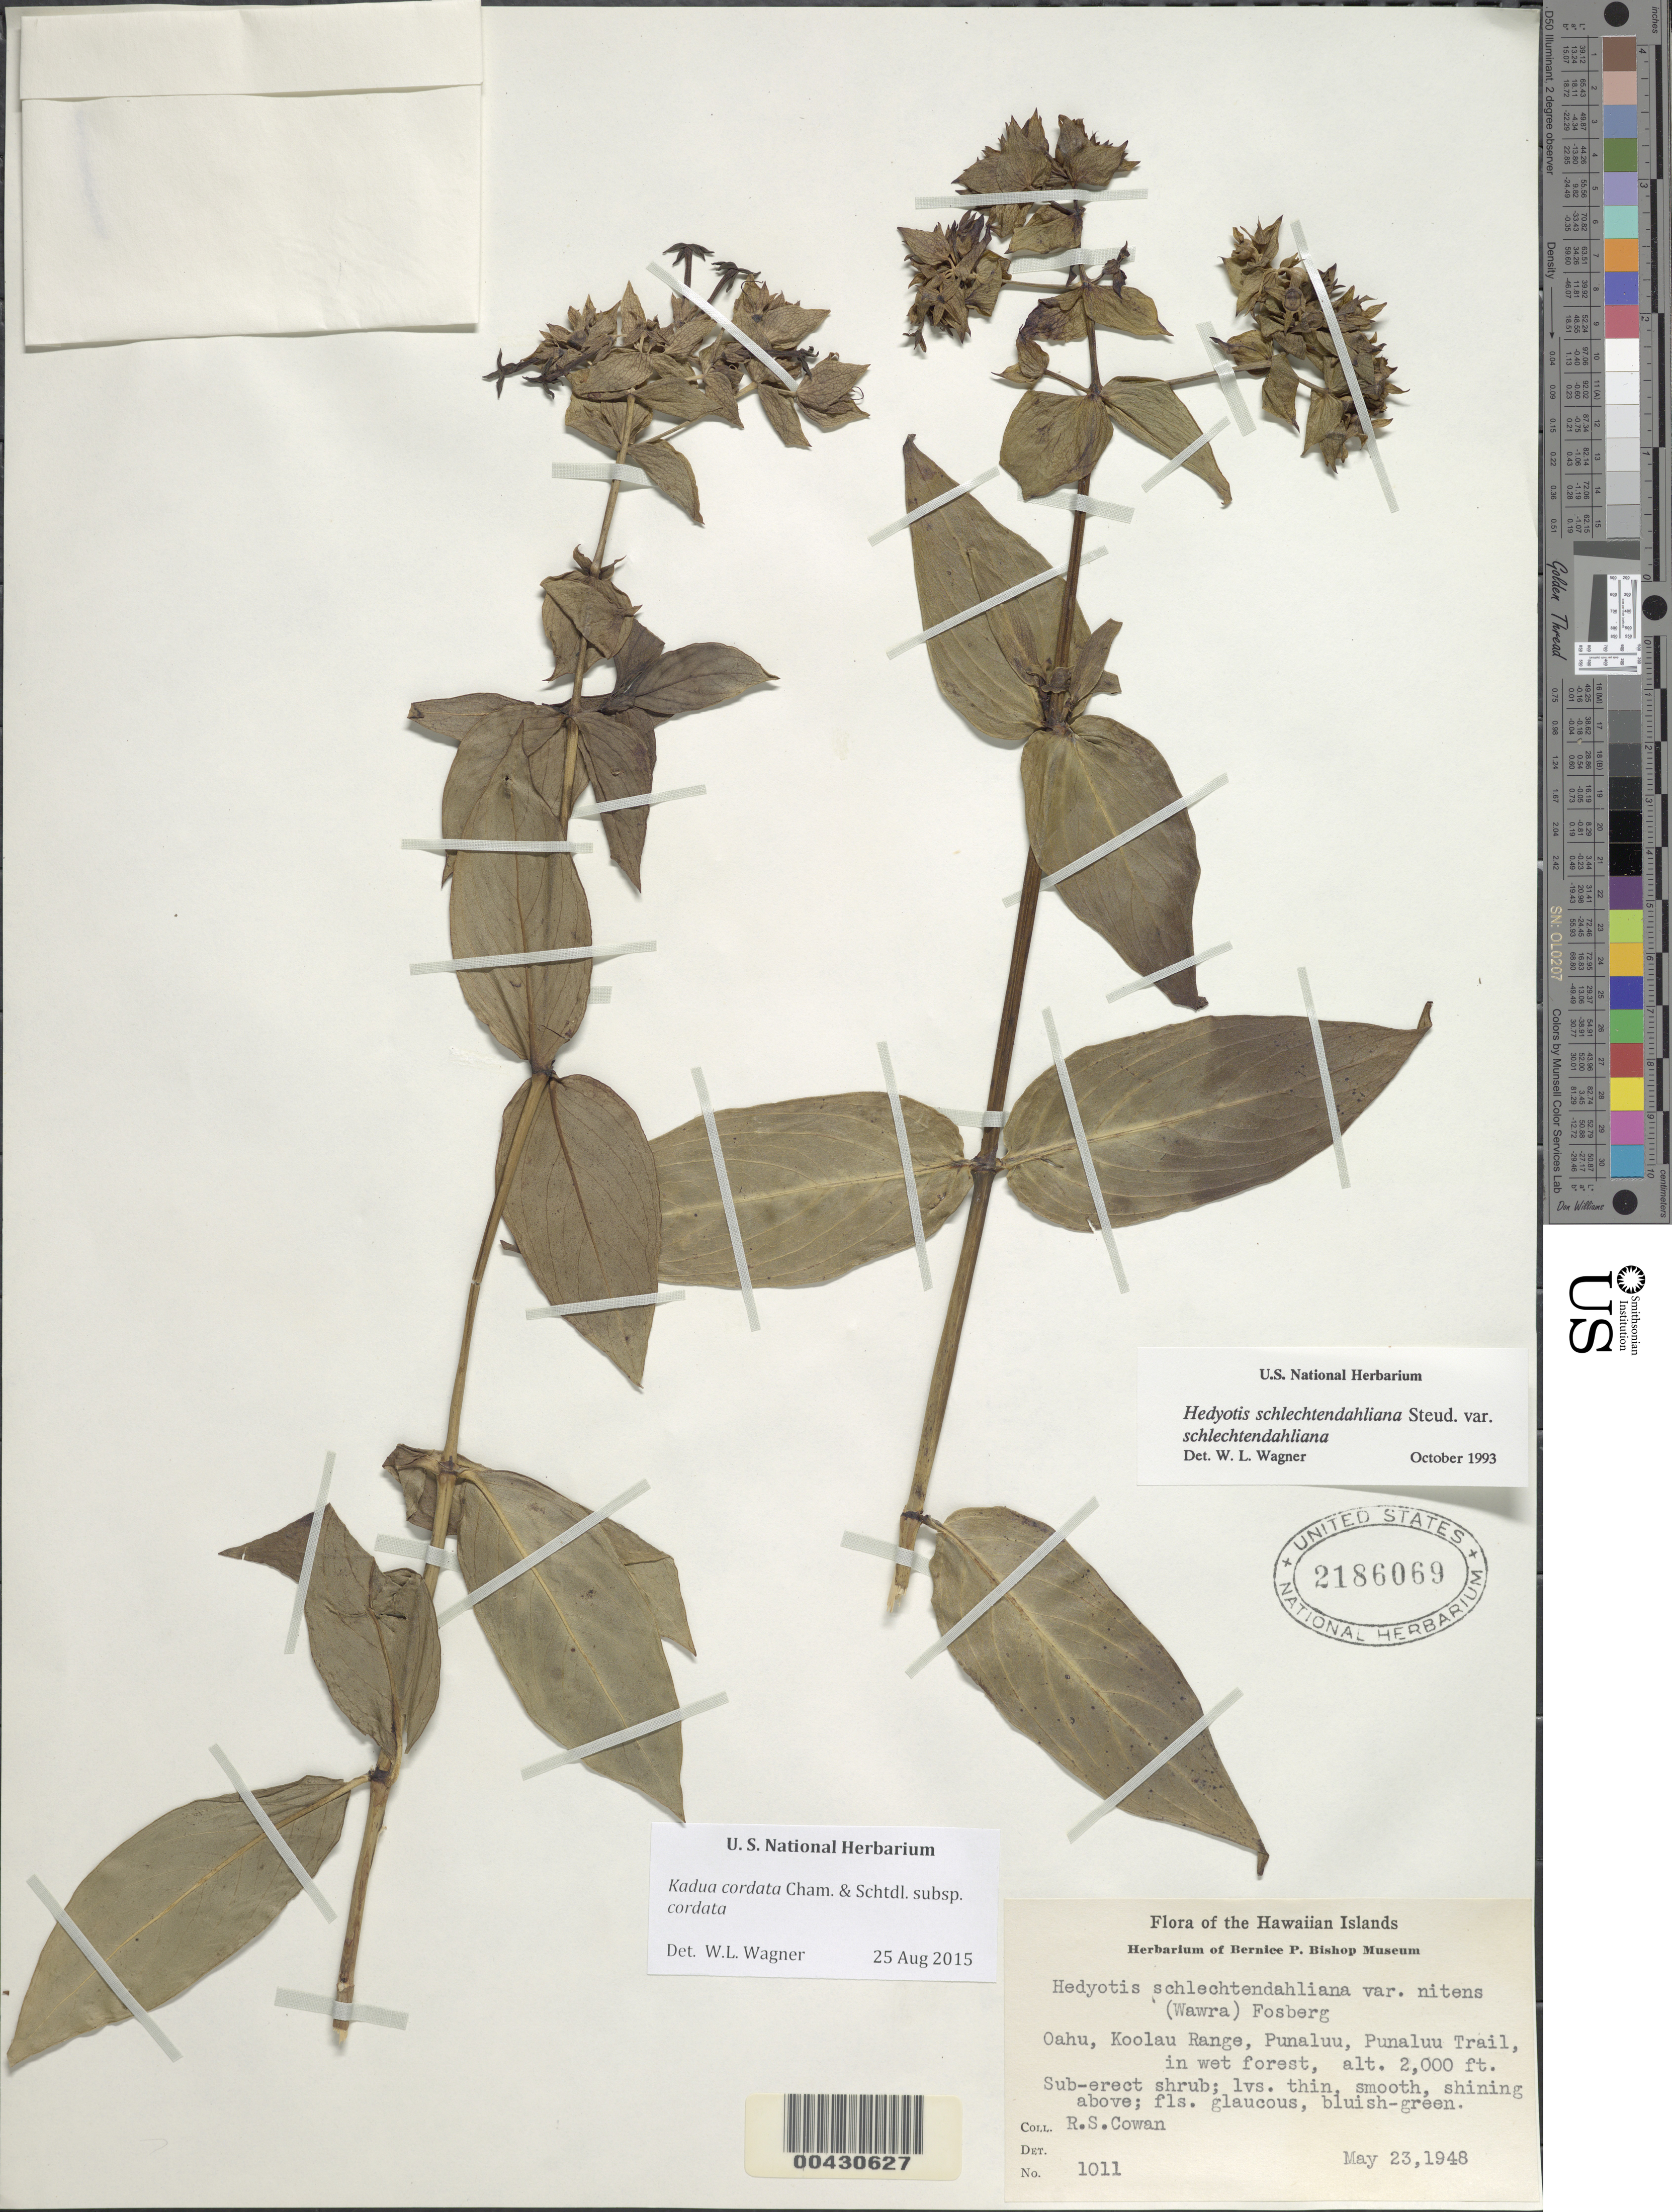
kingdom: Plantae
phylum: Tracheophyta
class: Magnoliopsida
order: Gentianales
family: Rubiaceae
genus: Kadua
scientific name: Kadua cordata subsp. cordata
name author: Cham. & Schltdl.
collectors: R. S. Cowan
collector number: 1011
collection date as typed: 23 May 1948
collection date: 1948-05-23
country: United States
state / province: Hawaii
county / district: Honolulu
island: Oahu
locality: Koolau Range, Punaluu, Punaluu Trail.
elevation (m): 610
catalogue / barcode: US 2186069